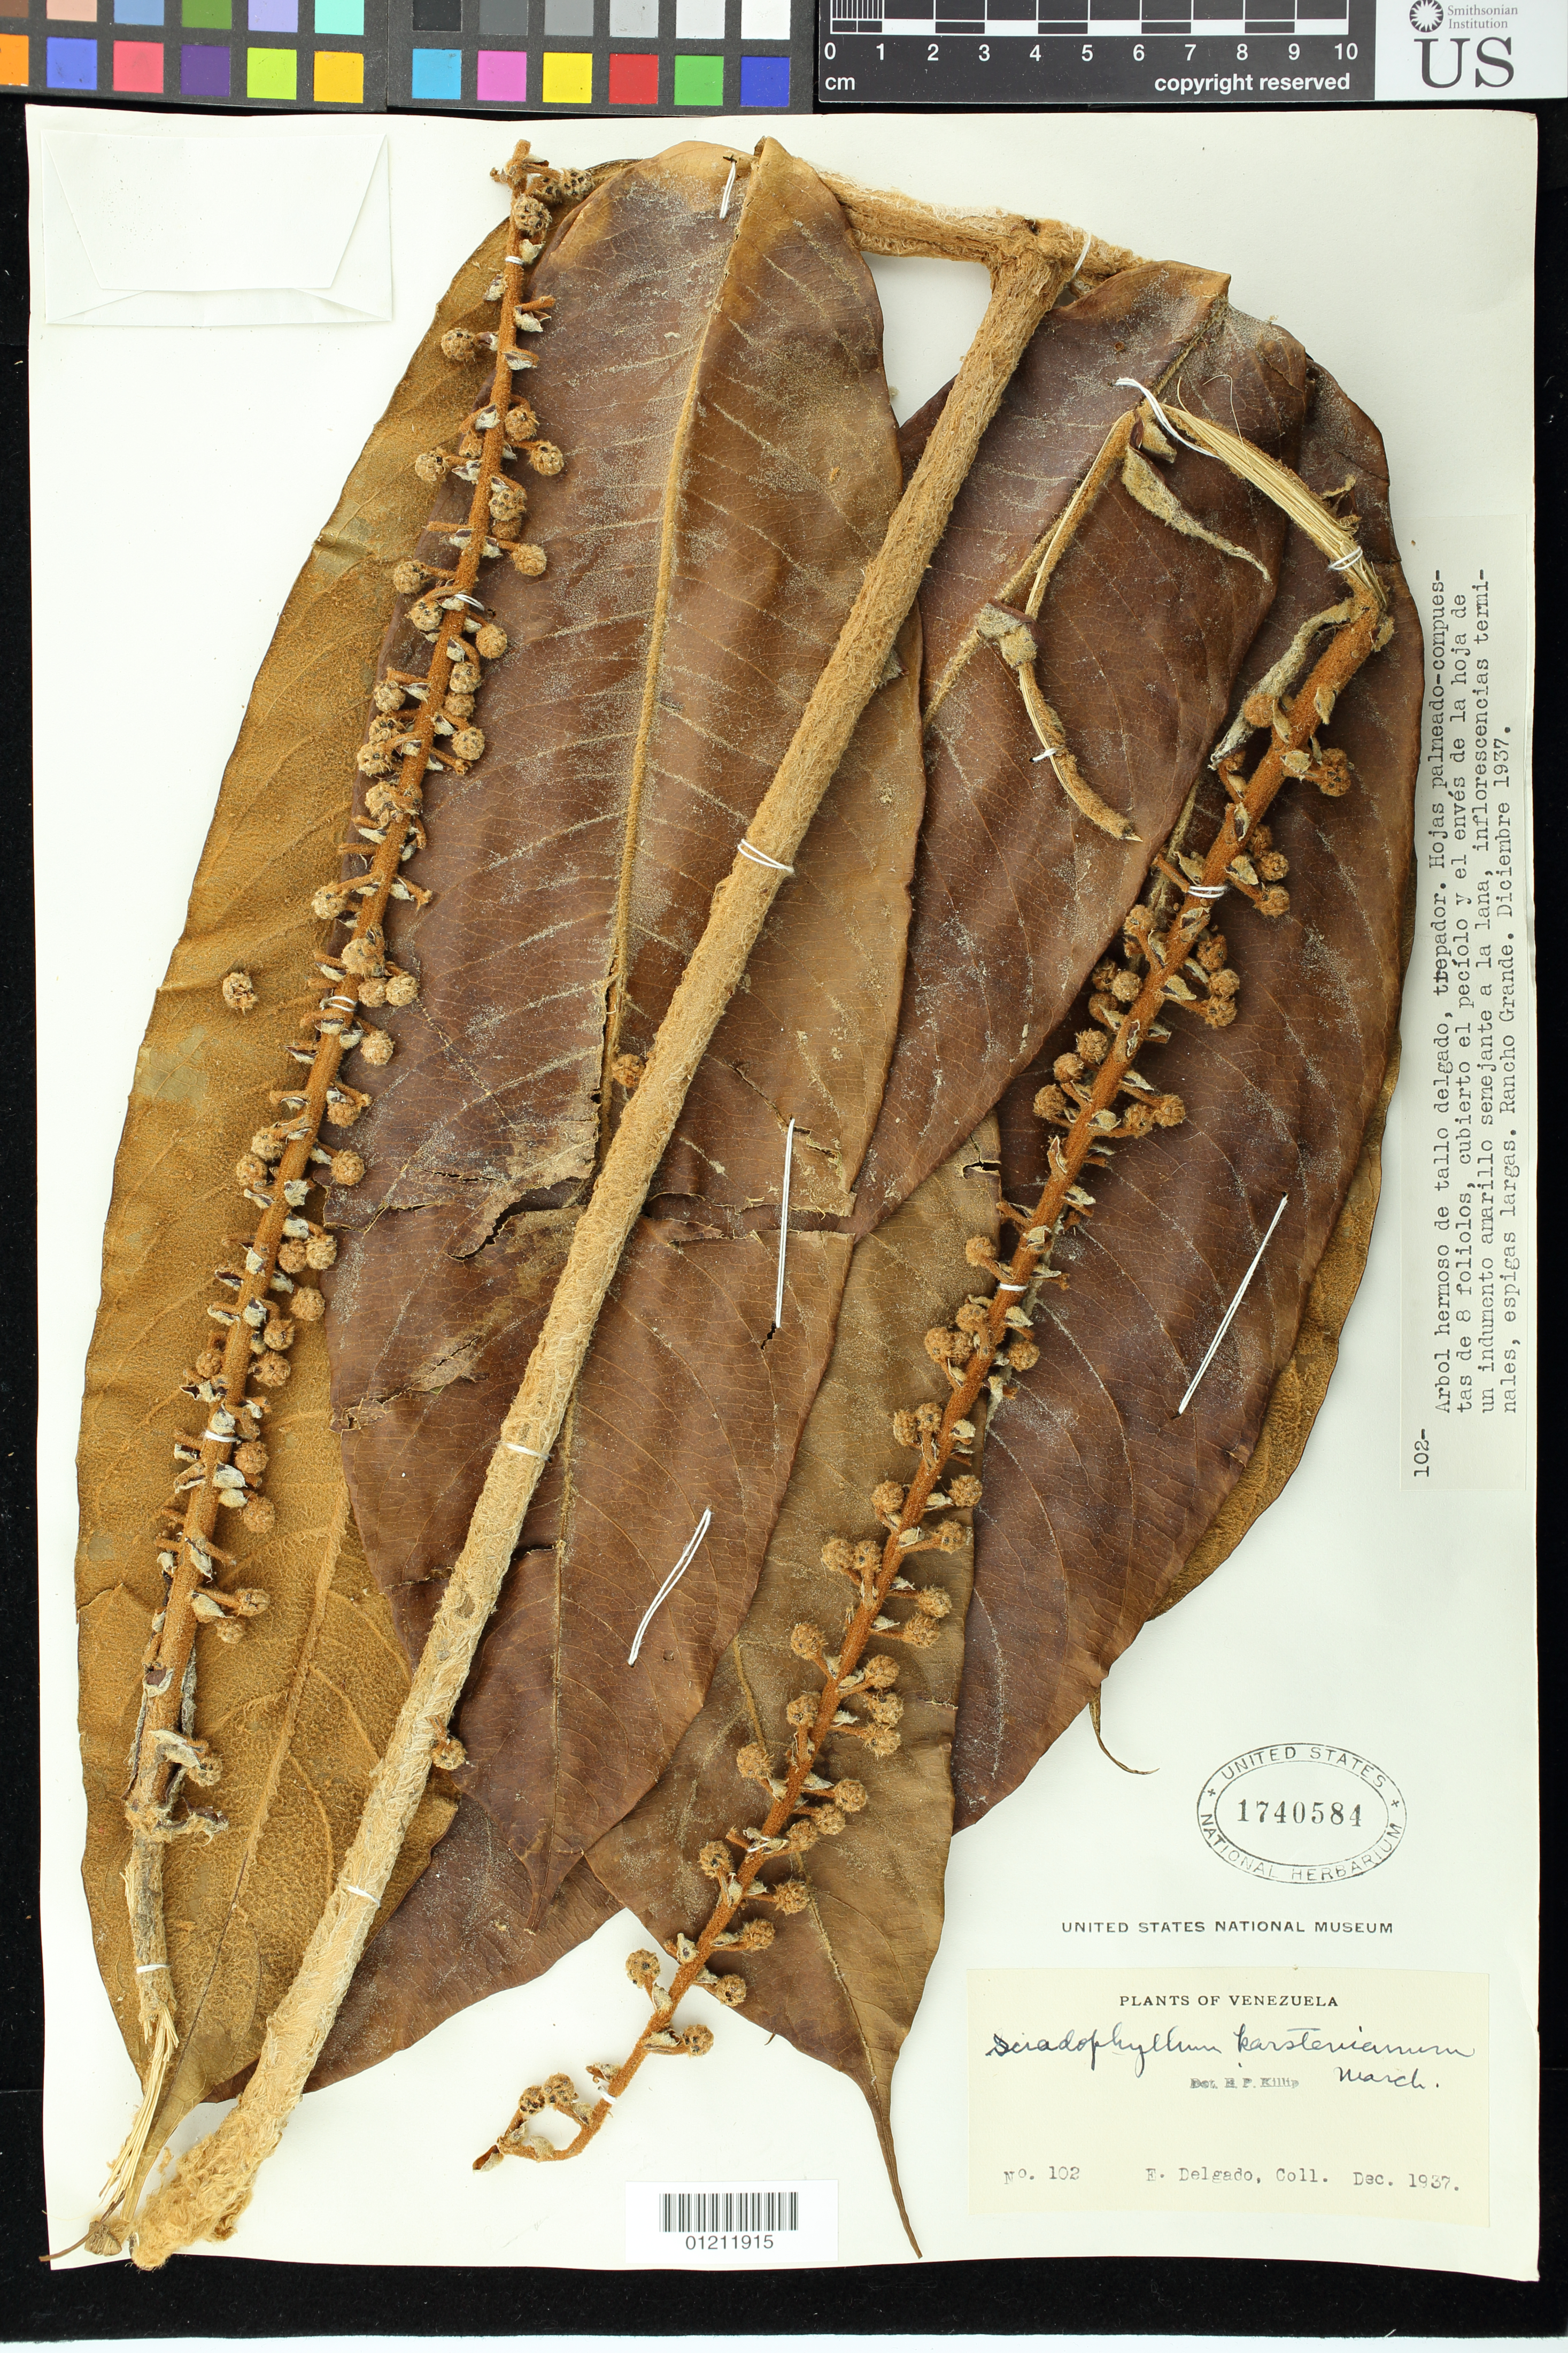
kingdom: Plantae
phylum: Tracheophyta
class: Magnoliopsida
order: Apiales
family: Araliaceae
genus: Schefflera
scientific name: Schefflera karsteniana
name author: (Marchal) Harms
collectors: E. Delgado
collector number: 102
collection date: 1937-12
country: Venezuela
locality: Rancho Grande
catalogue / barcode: US 1740584